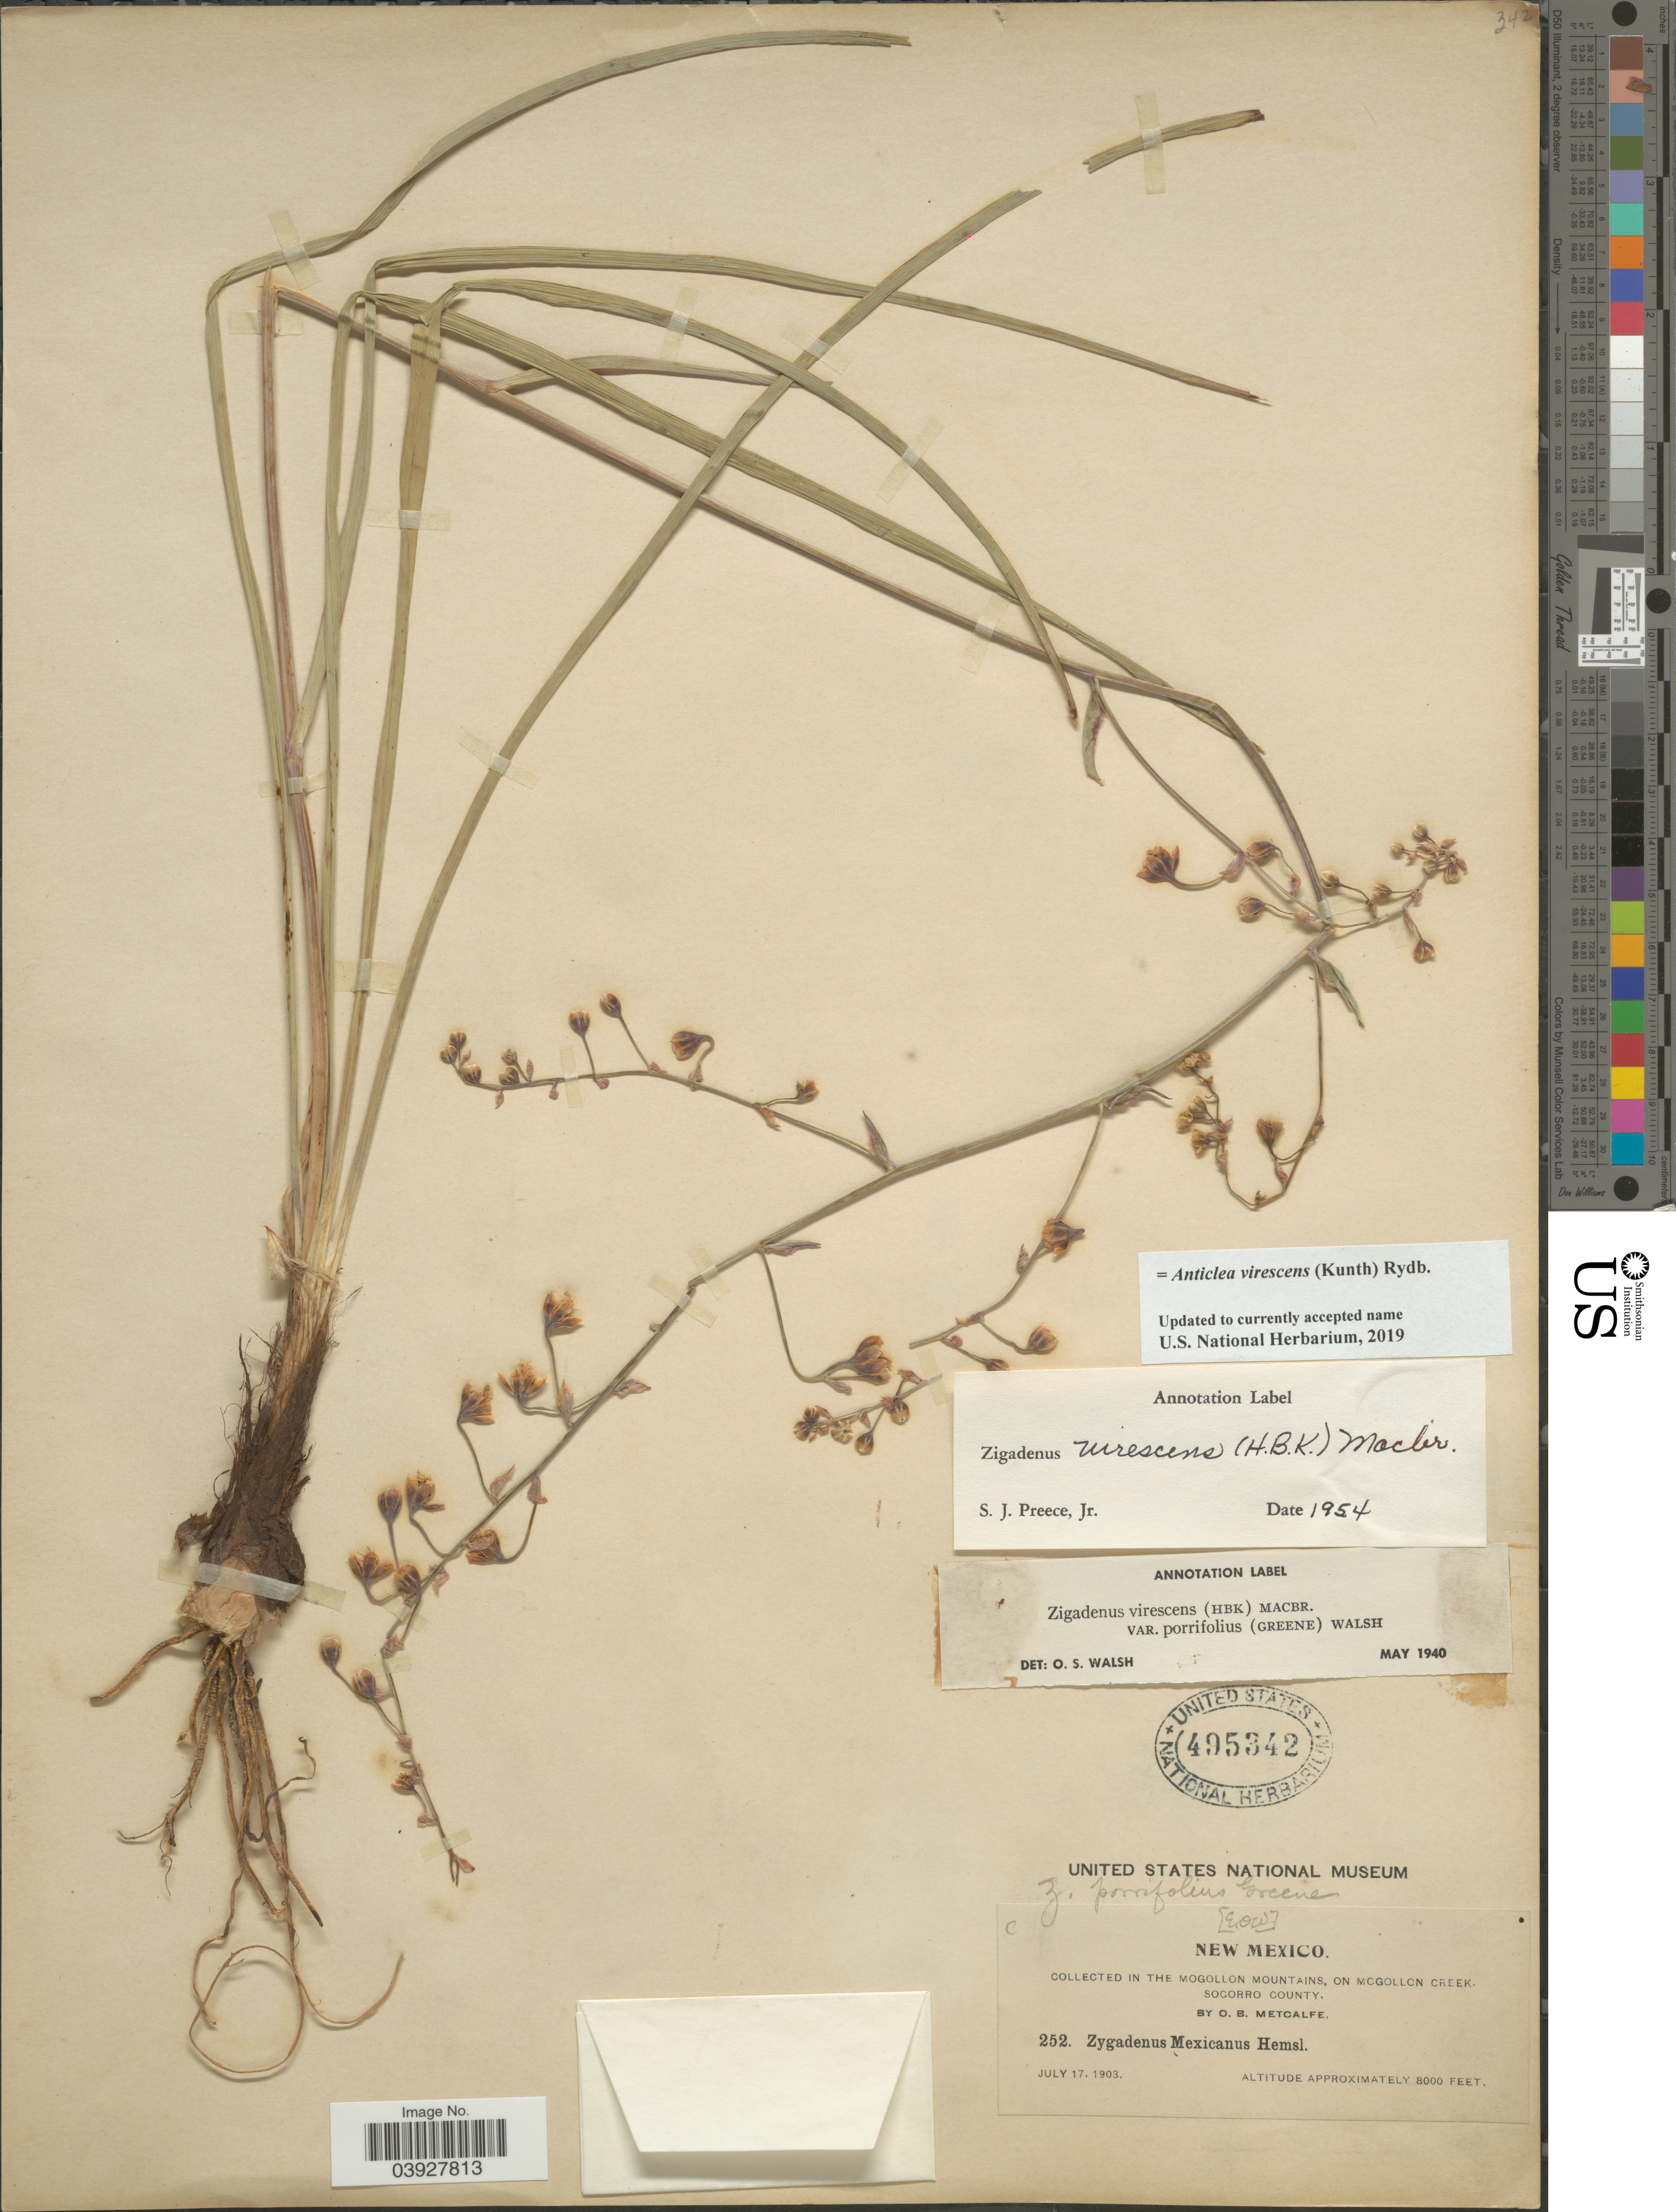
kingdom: Plantae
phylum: Tracheophyta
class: Liliopsida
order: Liliales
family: Melanthiaceae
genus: Anticlea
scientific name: Anticlea virescens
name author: (Kunth) Rydb.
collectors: O. B. Metcalfe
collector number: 252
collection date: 1903-07-17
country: United States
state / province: New Mexico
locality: In the Mogollon Mountains, on Mogollon Creek. Socorro County.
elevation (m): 2438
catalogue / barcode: US 495342